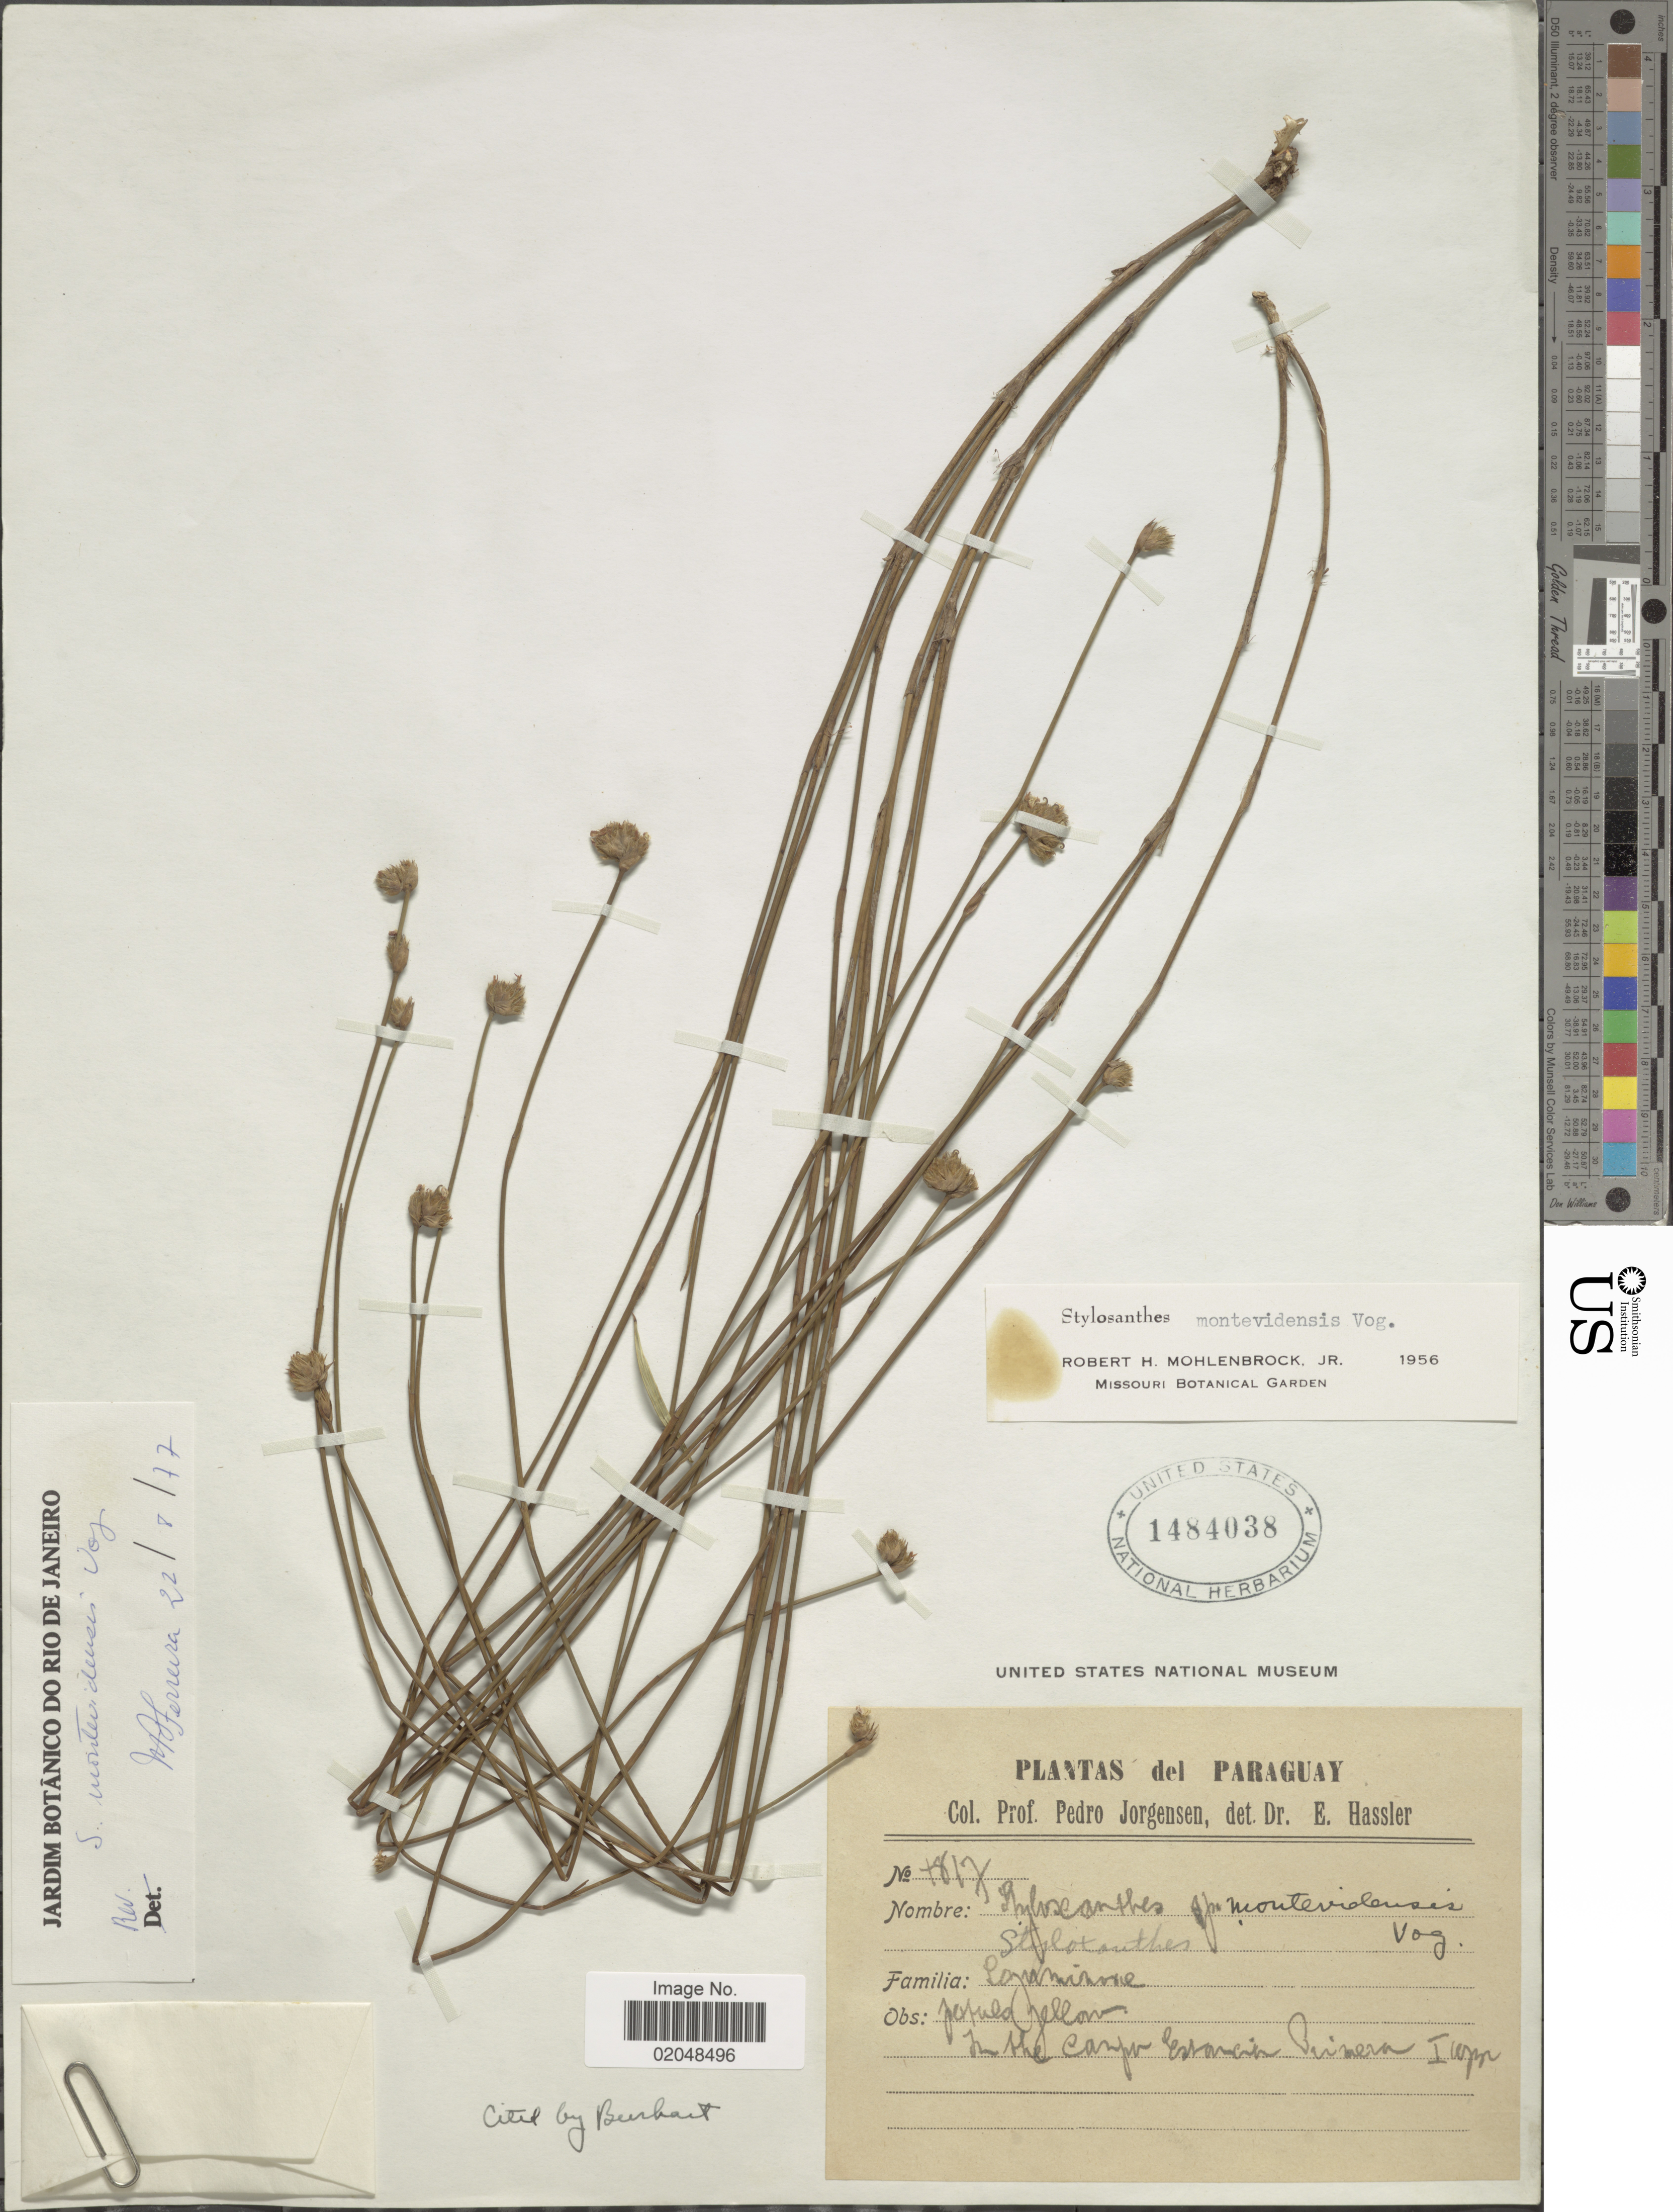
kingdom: Plantae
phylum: Tracheophyta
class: Magnoliopsida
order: Fabales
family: Fabaceae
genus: Stylosanthes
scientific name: Stylosanthes montevidensis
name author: Vogel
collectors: P. Jörgensen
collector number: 4817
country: Paraguay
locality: In the campo Escacion Beimern 1 [interpreted]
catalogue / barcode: US 1484038